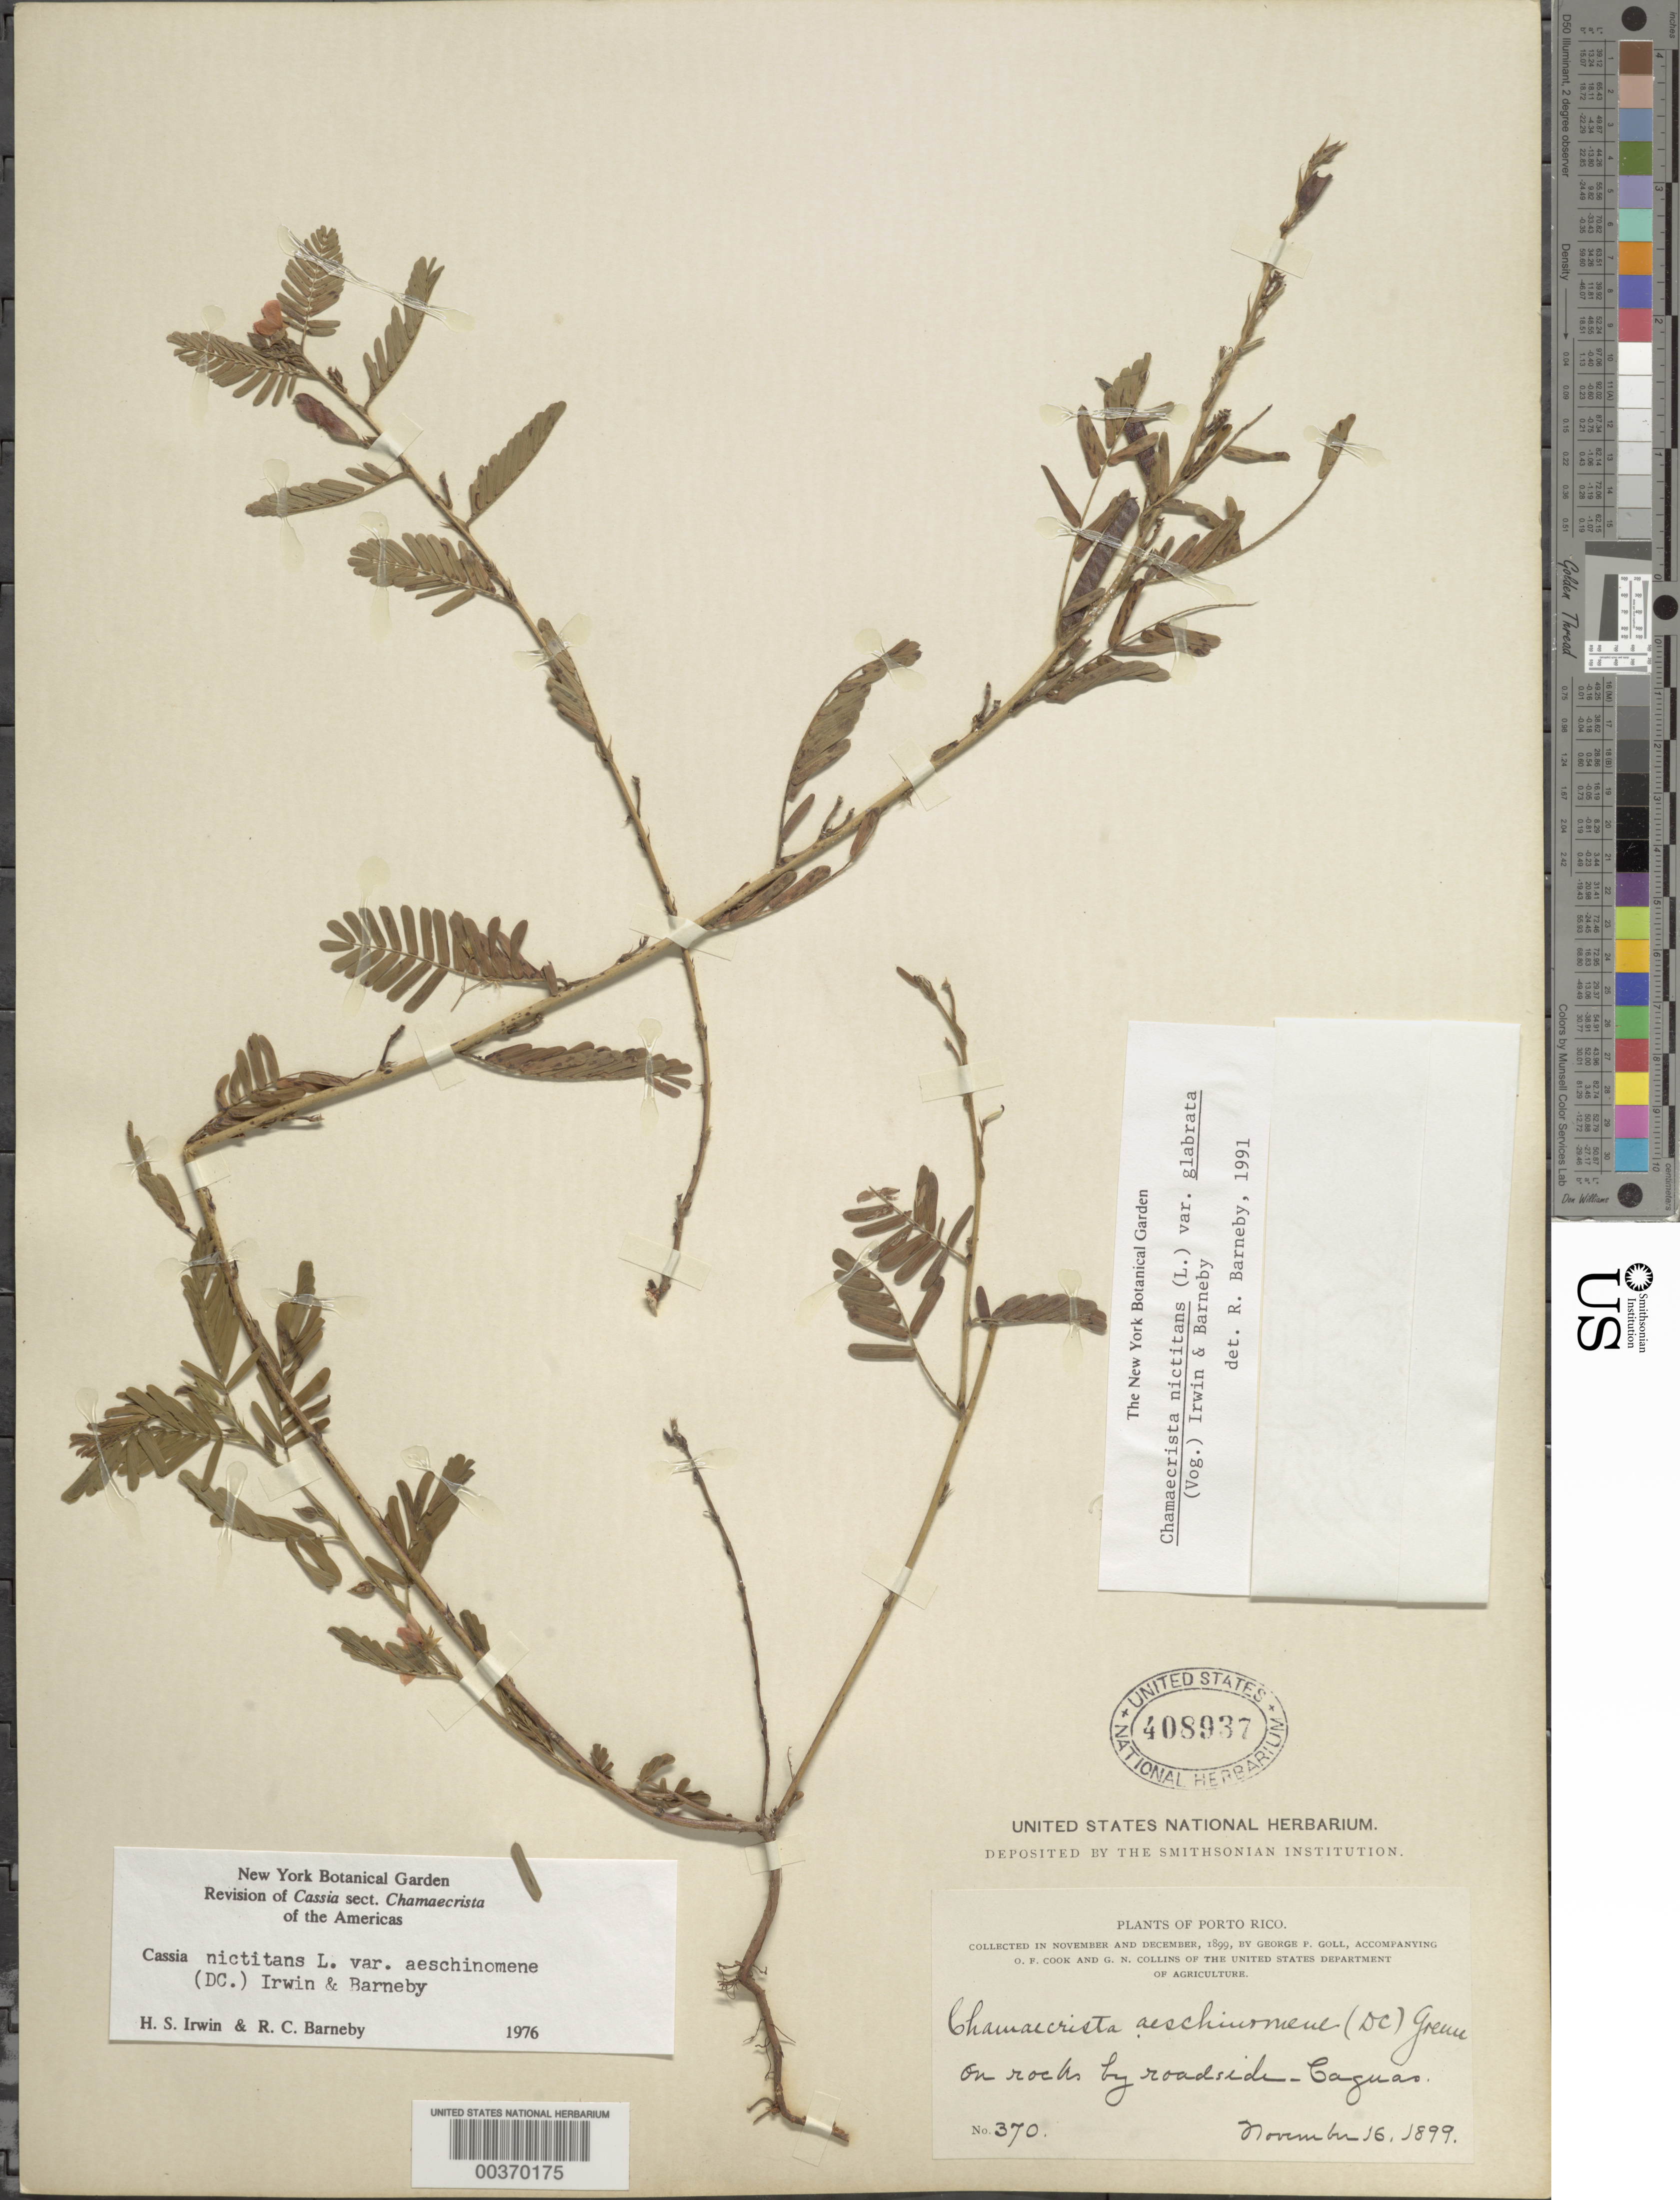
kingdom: Plantae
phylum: Tracheophyta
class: Magnoliopsida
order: Fabales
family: Fabaceae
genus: Chamaecrista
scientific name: Chamaecrista nictitans var. glabrata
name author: (Vogel) H.S. Irwin & Barneby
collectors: G. Goll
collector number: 370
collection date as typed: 16 Nov 1899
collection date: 1899-11-16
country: Puerto Rico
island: Greater Antilles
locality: Caguas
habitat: On rocks by roadside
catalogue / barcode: US 408937